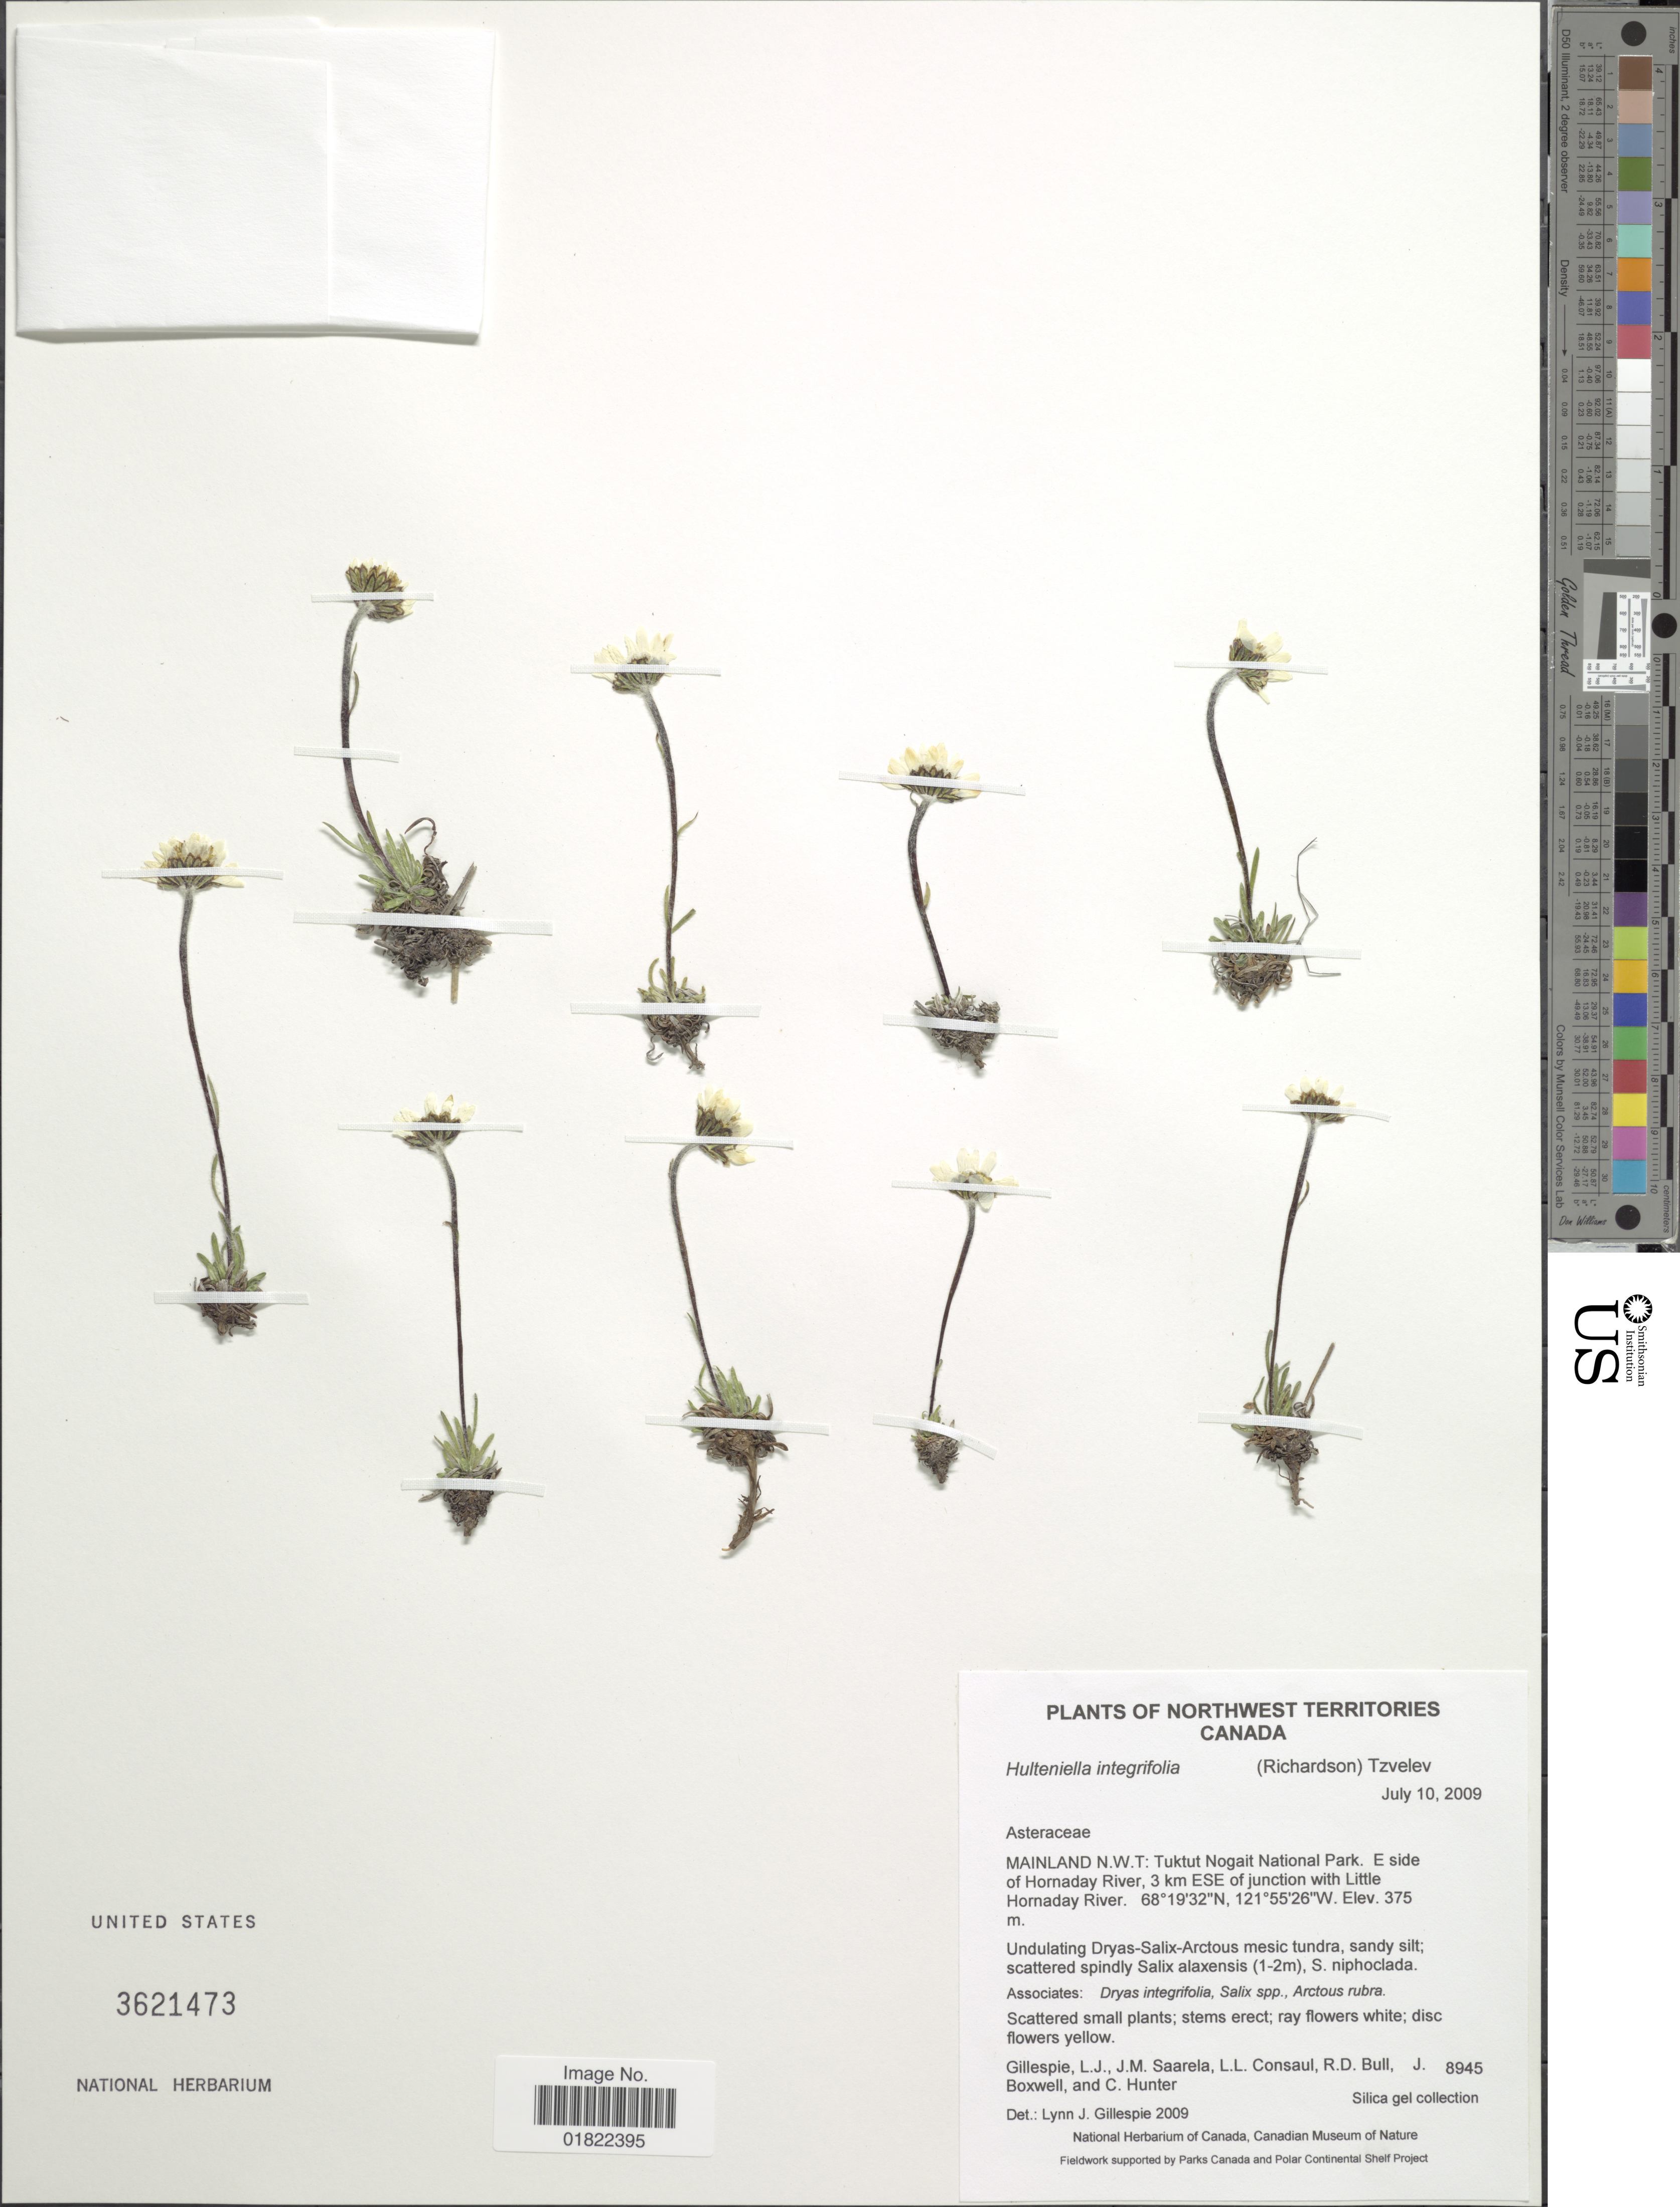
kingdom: Plantae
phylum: Tracheophyta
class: Magnoliopsida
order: Asterales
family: Asteraceae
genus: Hulteniella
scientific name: Hulteniella integrifolia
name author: (Richardson) Tzvelev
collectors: L. Gillespie, J. Saarela, L. Consaul, R. Bull & et al.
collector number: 8945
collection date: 2009-07-10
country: Canada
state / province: Northwest Territories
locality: Mainland N.W.T.: Tukut Nogait National Park, E side of Hornaday River, 3 km ESE of junction with Little Hornaday River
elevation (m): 375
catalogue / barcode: US 3621473